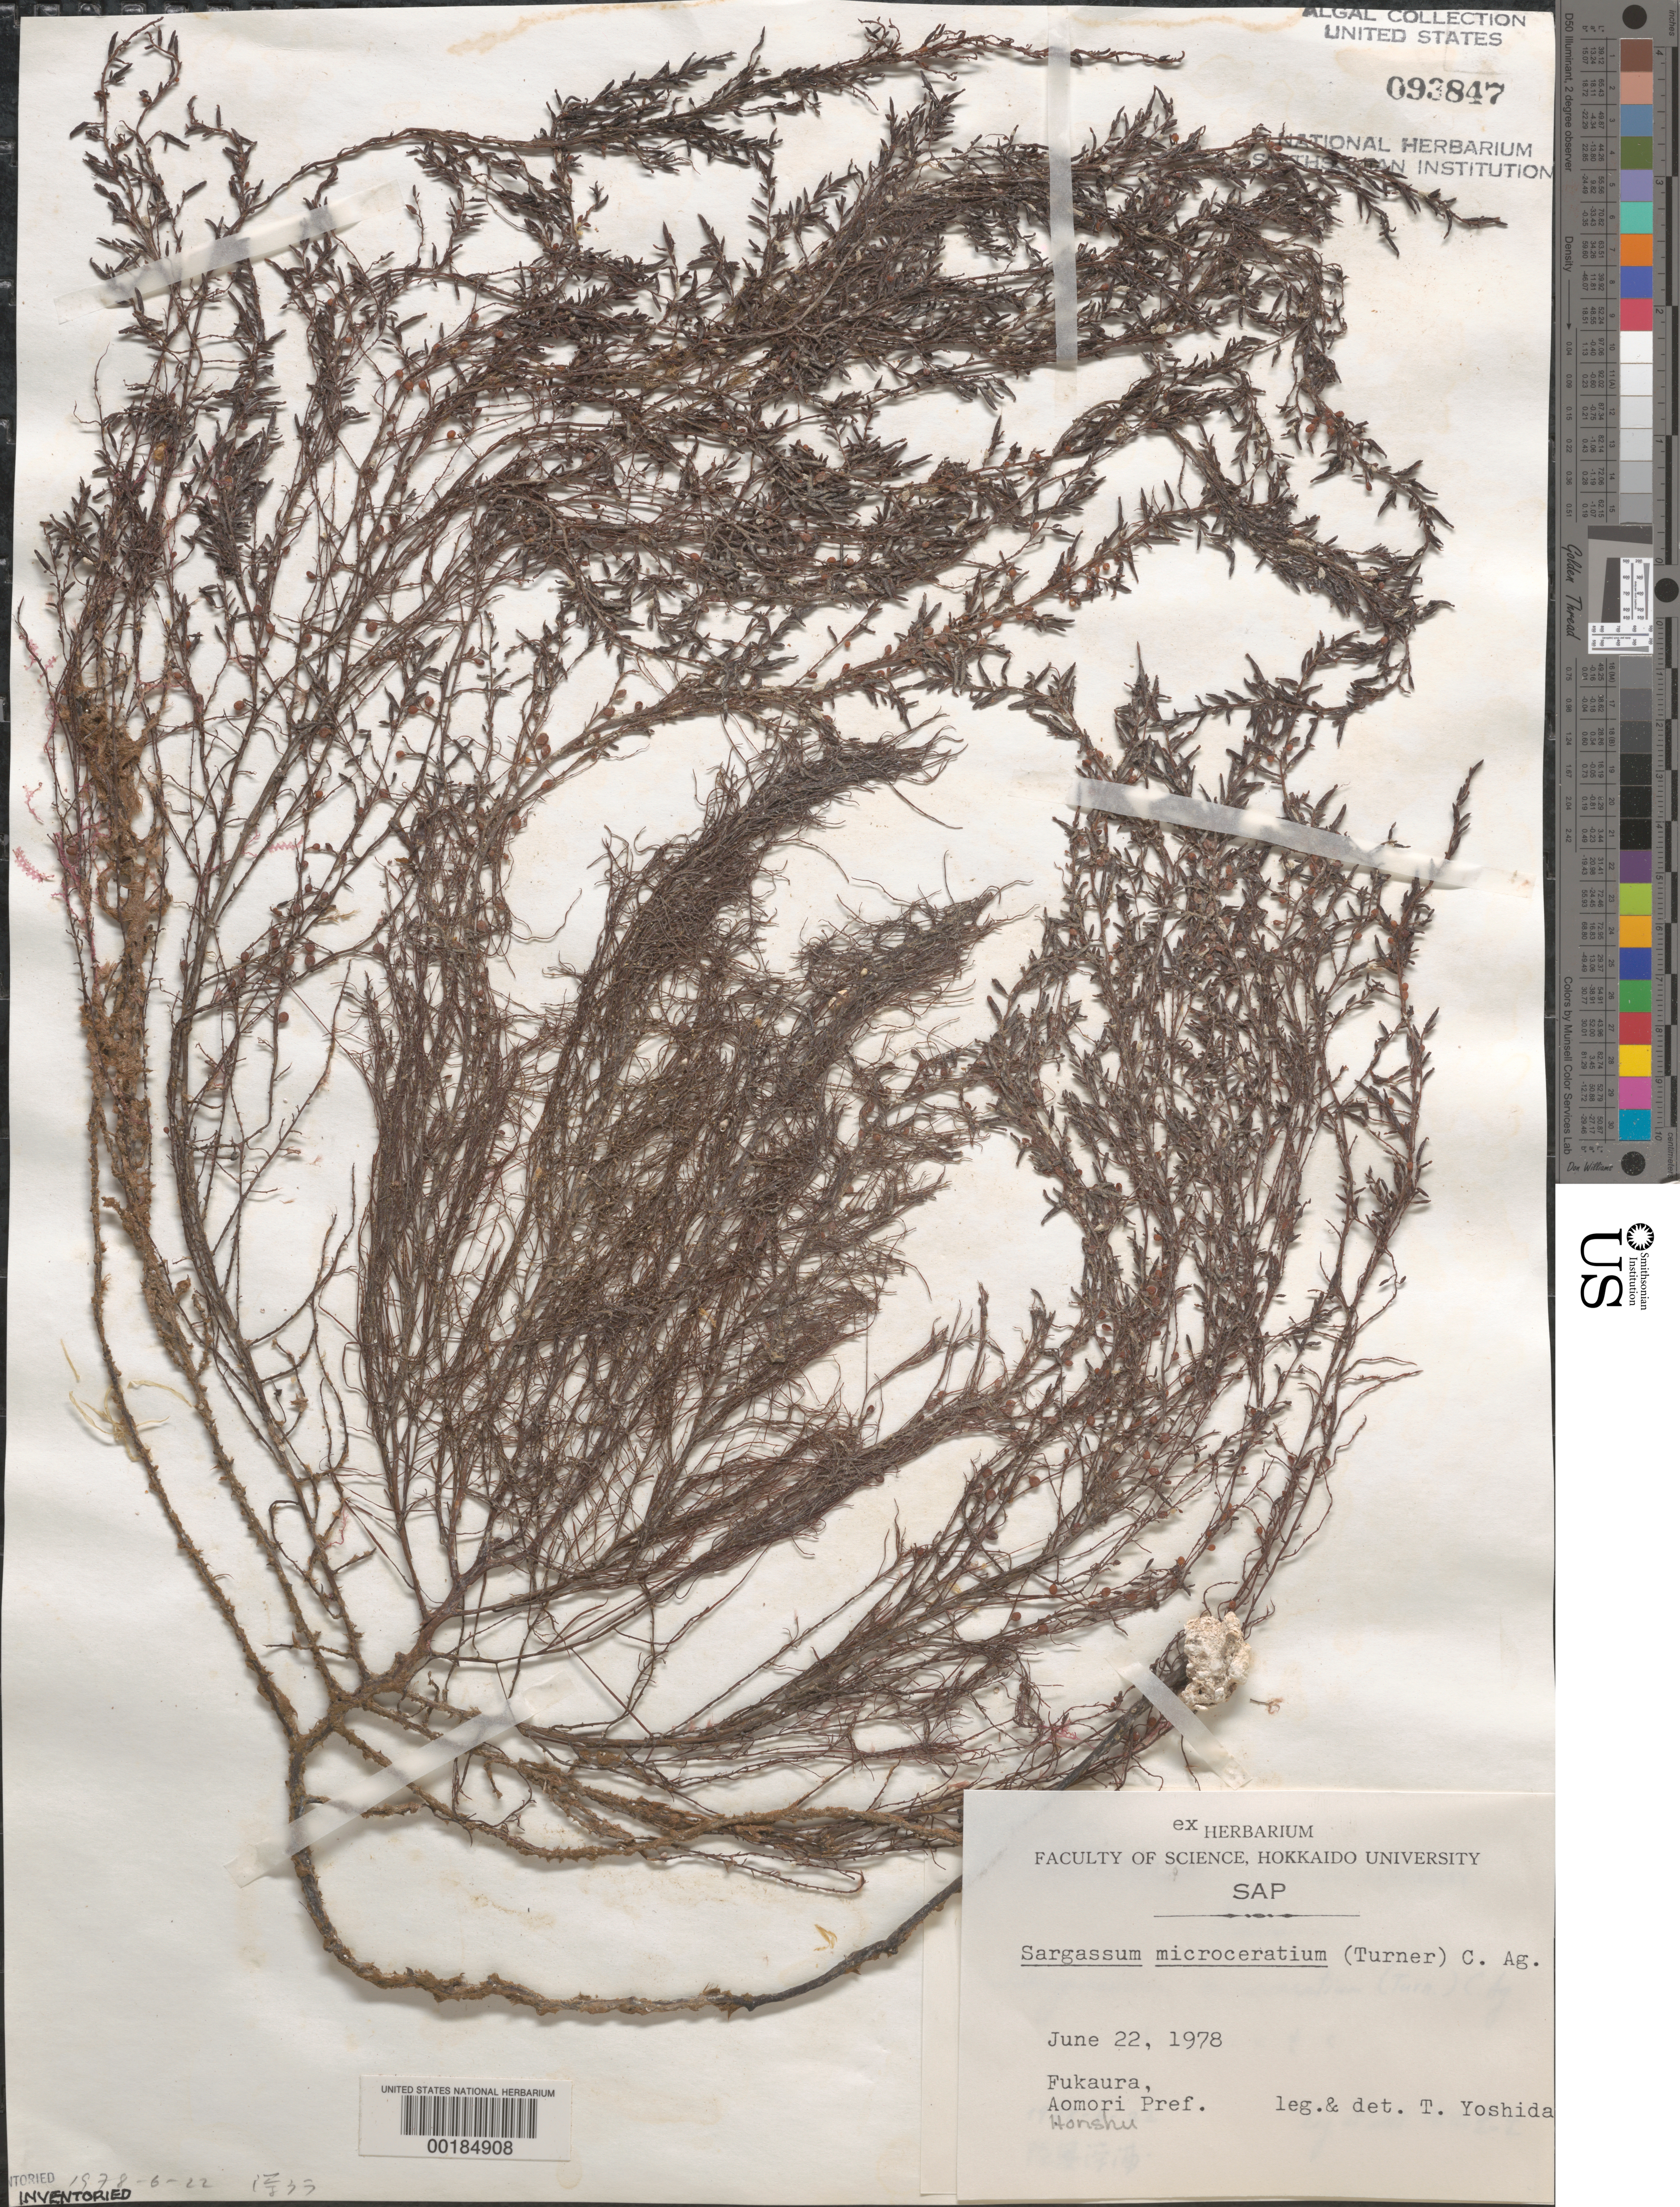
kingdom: Chromista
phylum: Ochrophyta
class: Phaeophyceae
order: Fucales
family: Sargassaceae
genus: Sargassum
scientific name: Sargassum microceratium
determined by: Yoshida, T.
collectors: T. Yoshida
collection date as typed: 22 Jun 1978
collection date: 1978-06-22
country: Japan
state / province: Aomori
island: Honshu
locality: Fukaura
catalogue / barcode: US 93847